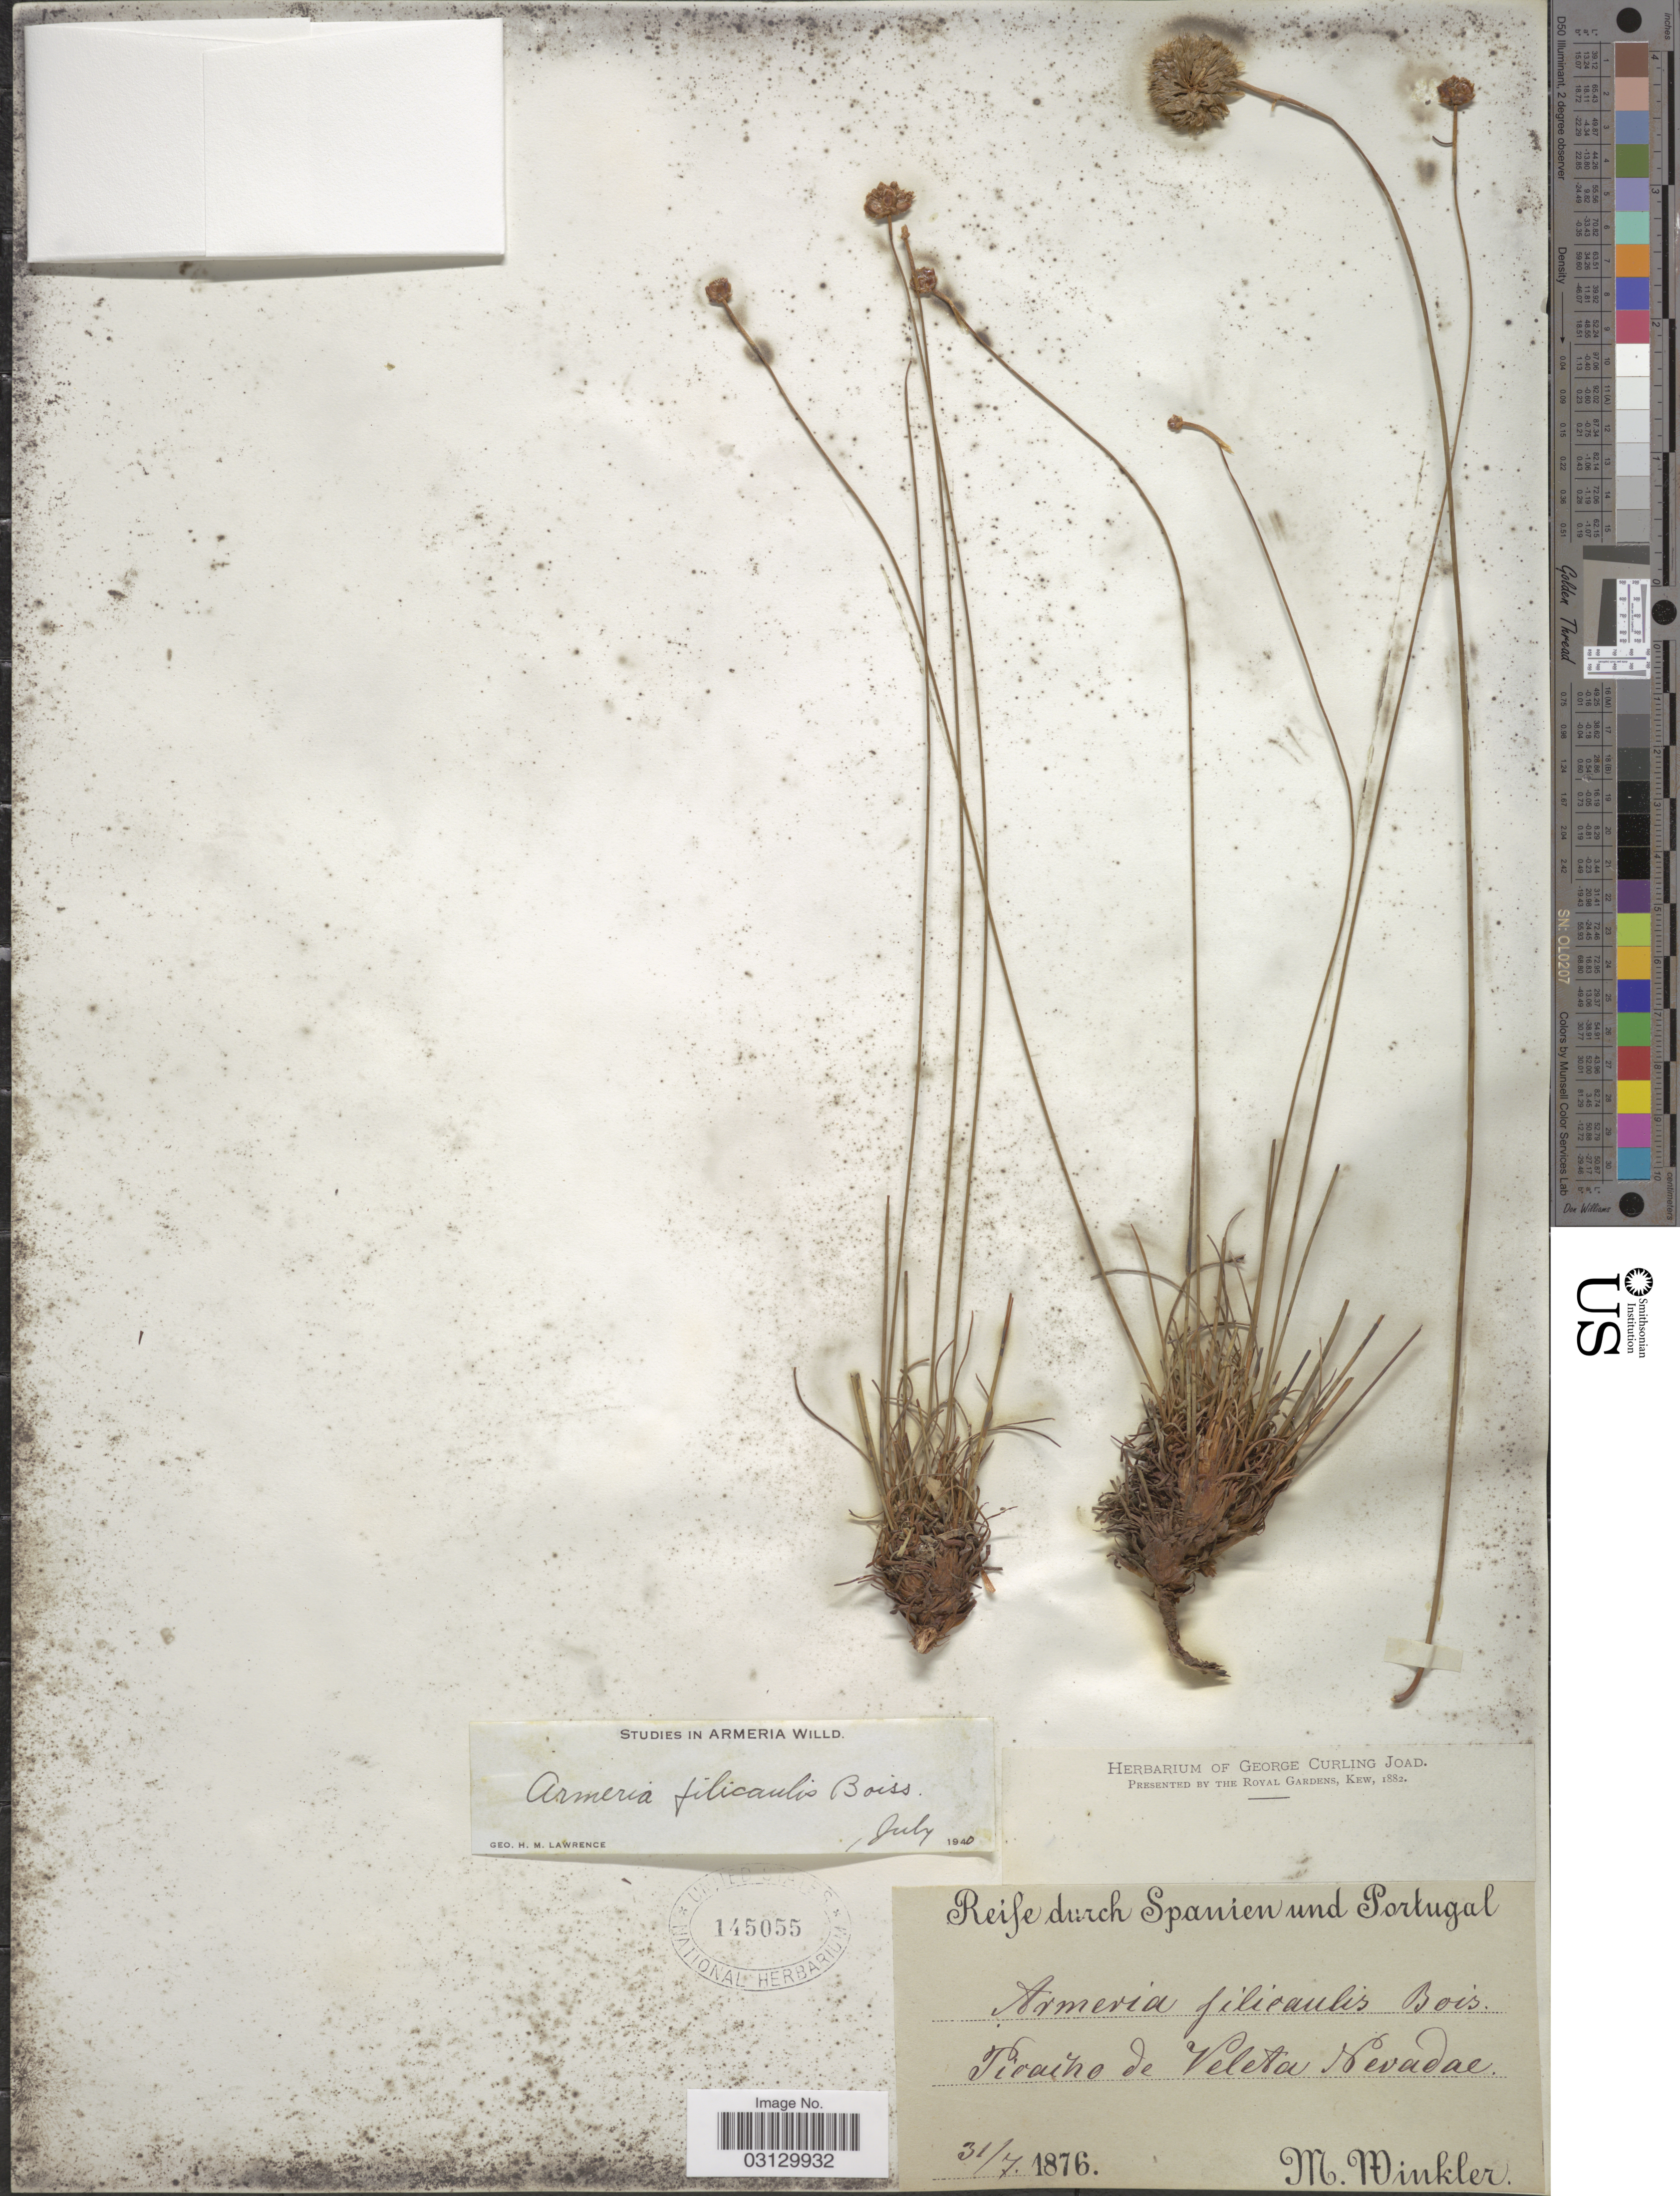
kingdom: Plantae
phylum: Tracheophyta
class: Magnoliopsida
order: Caryophyllales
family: Plumbaginaceae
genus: Armeria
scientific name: Armeria filicaulis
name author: (Boiss.) Boiss.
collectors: M. Winkler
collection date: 1876-07-31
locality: Reife durch Spanien und Portugal. Piraiho de Veleta Nevadae.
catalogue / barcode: US 145055